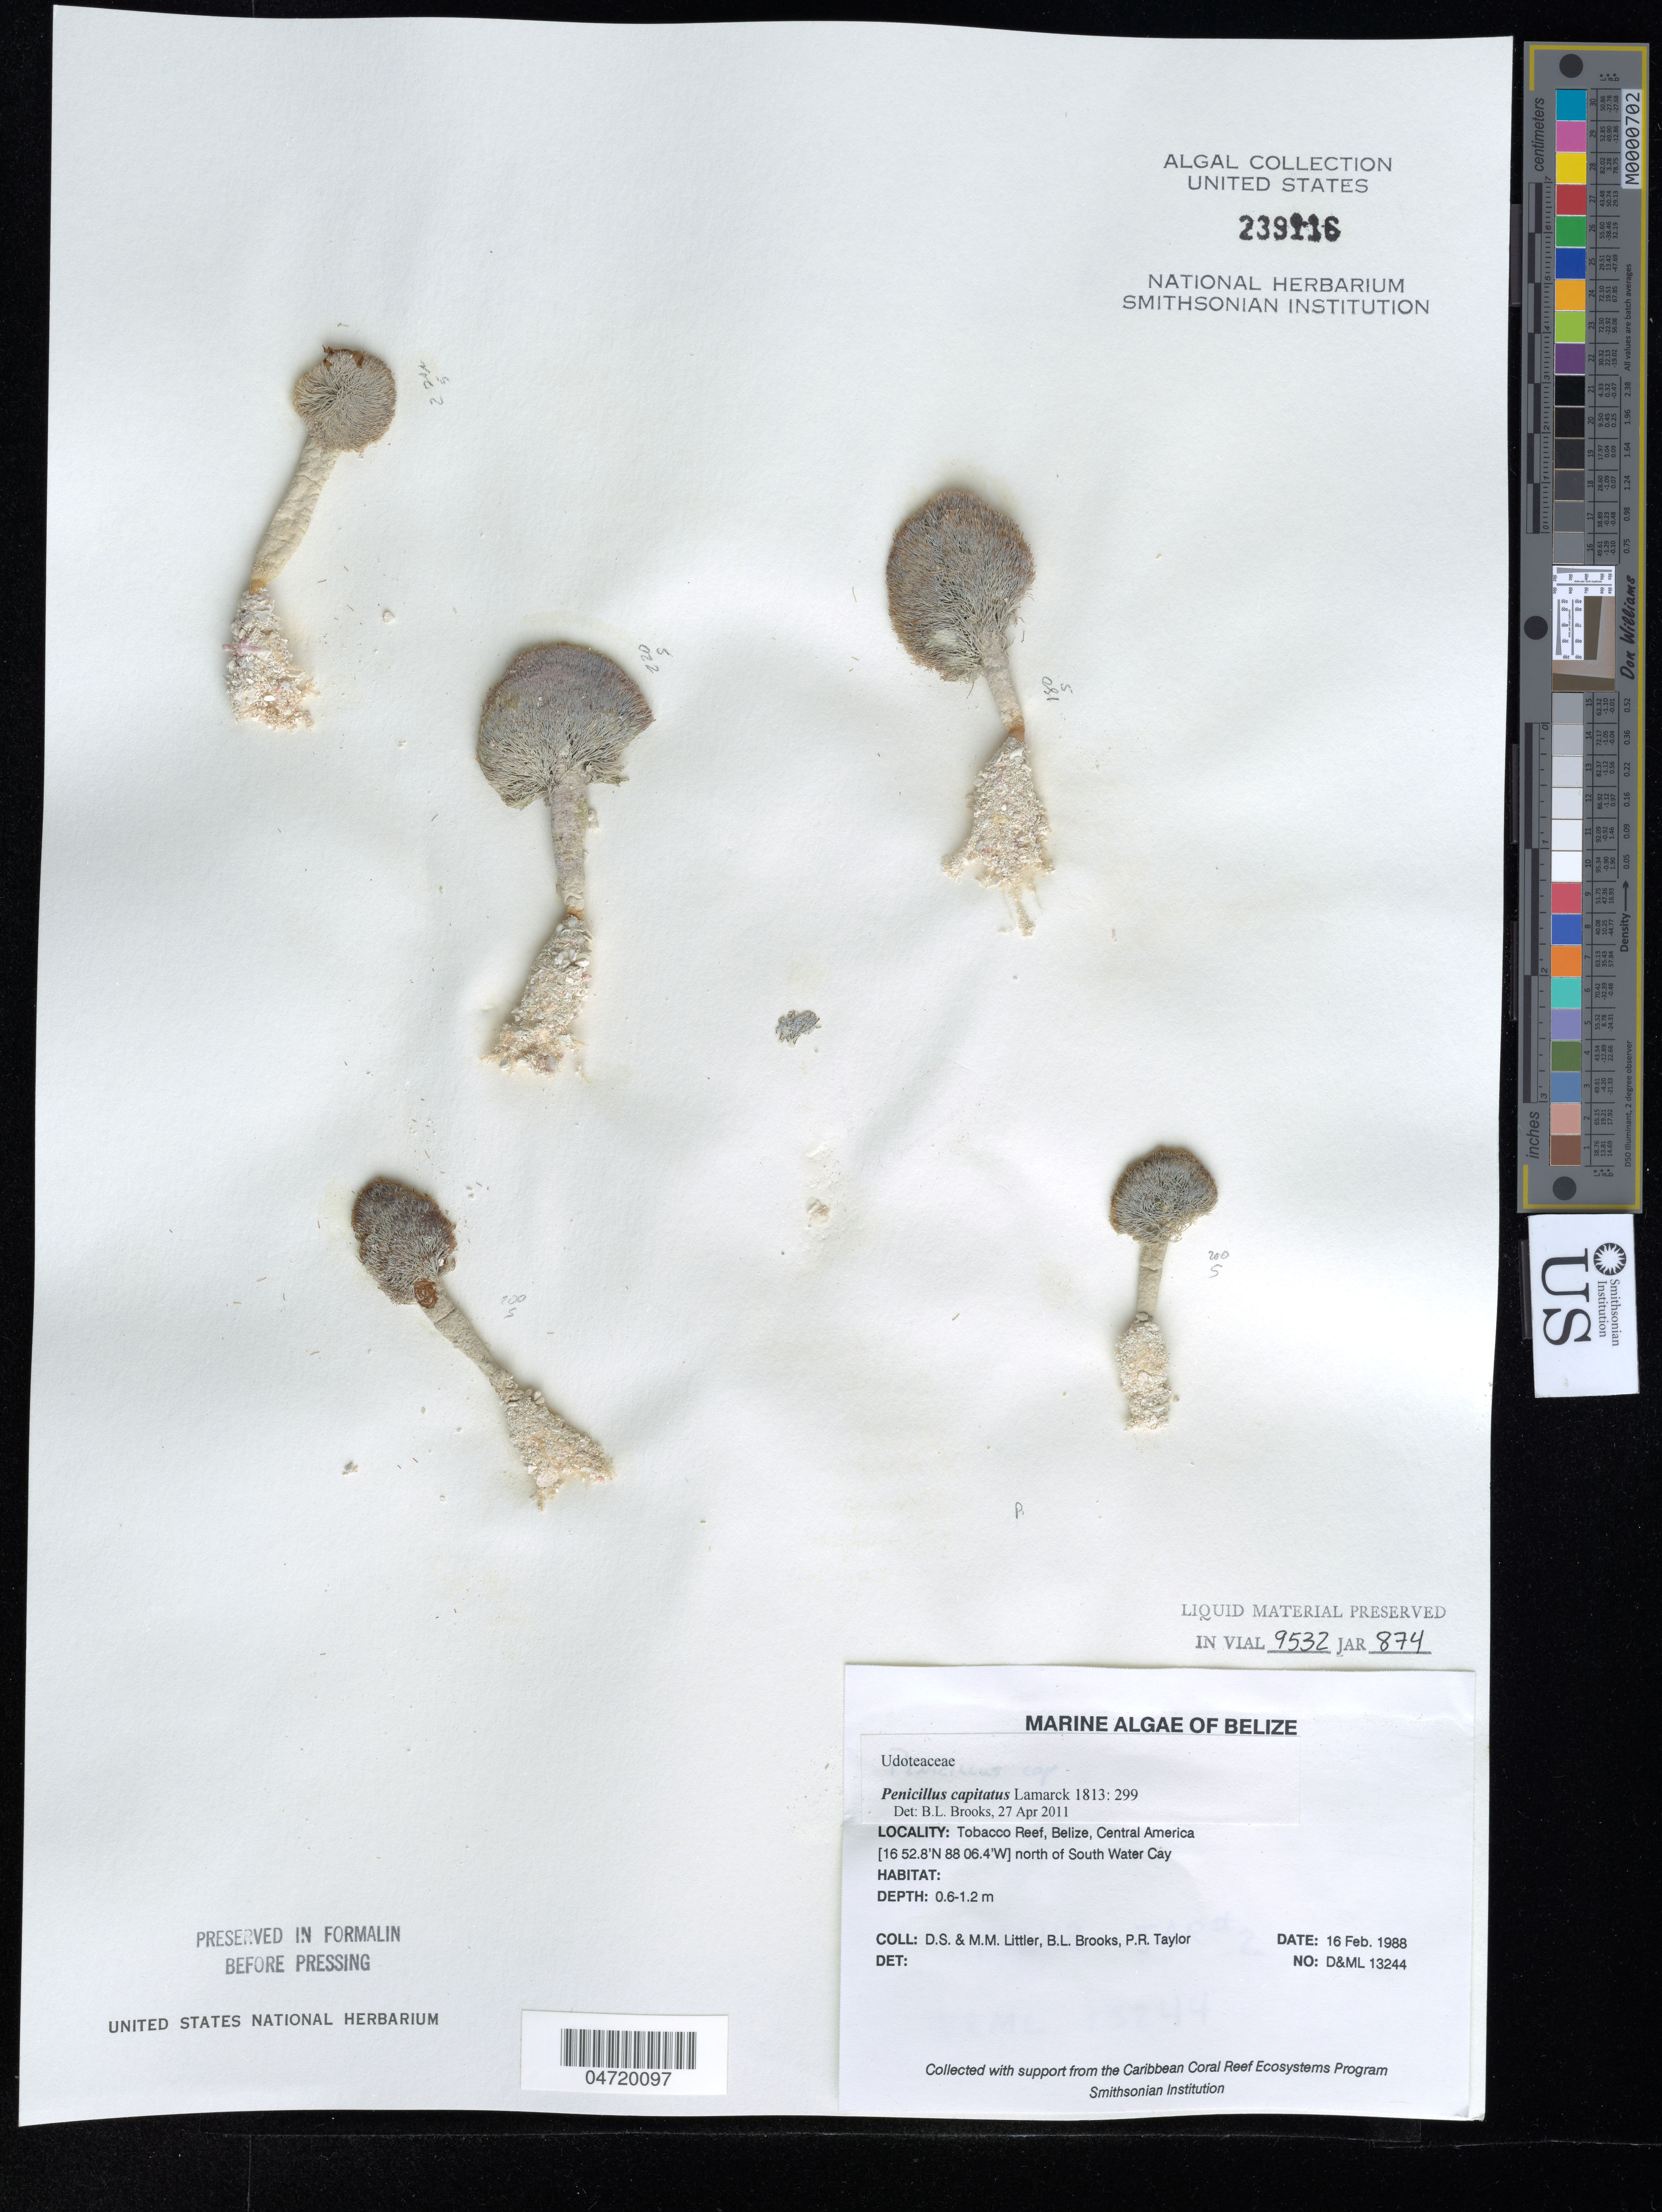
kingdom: Plantae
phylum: Chlorophyta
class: Ulvophyceae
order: Bryopsidales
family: Udoteaceae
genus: Penicillus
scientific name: Penicillus capitatus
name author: Lam.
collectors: D. S. Littler, M. M. Littler, B. Brooks & P. R. Taylor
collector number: D&ML13244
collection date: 1988-02-16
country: Belize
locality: Tobacco Reef, north of South Water Cay.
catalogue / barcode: US 239116